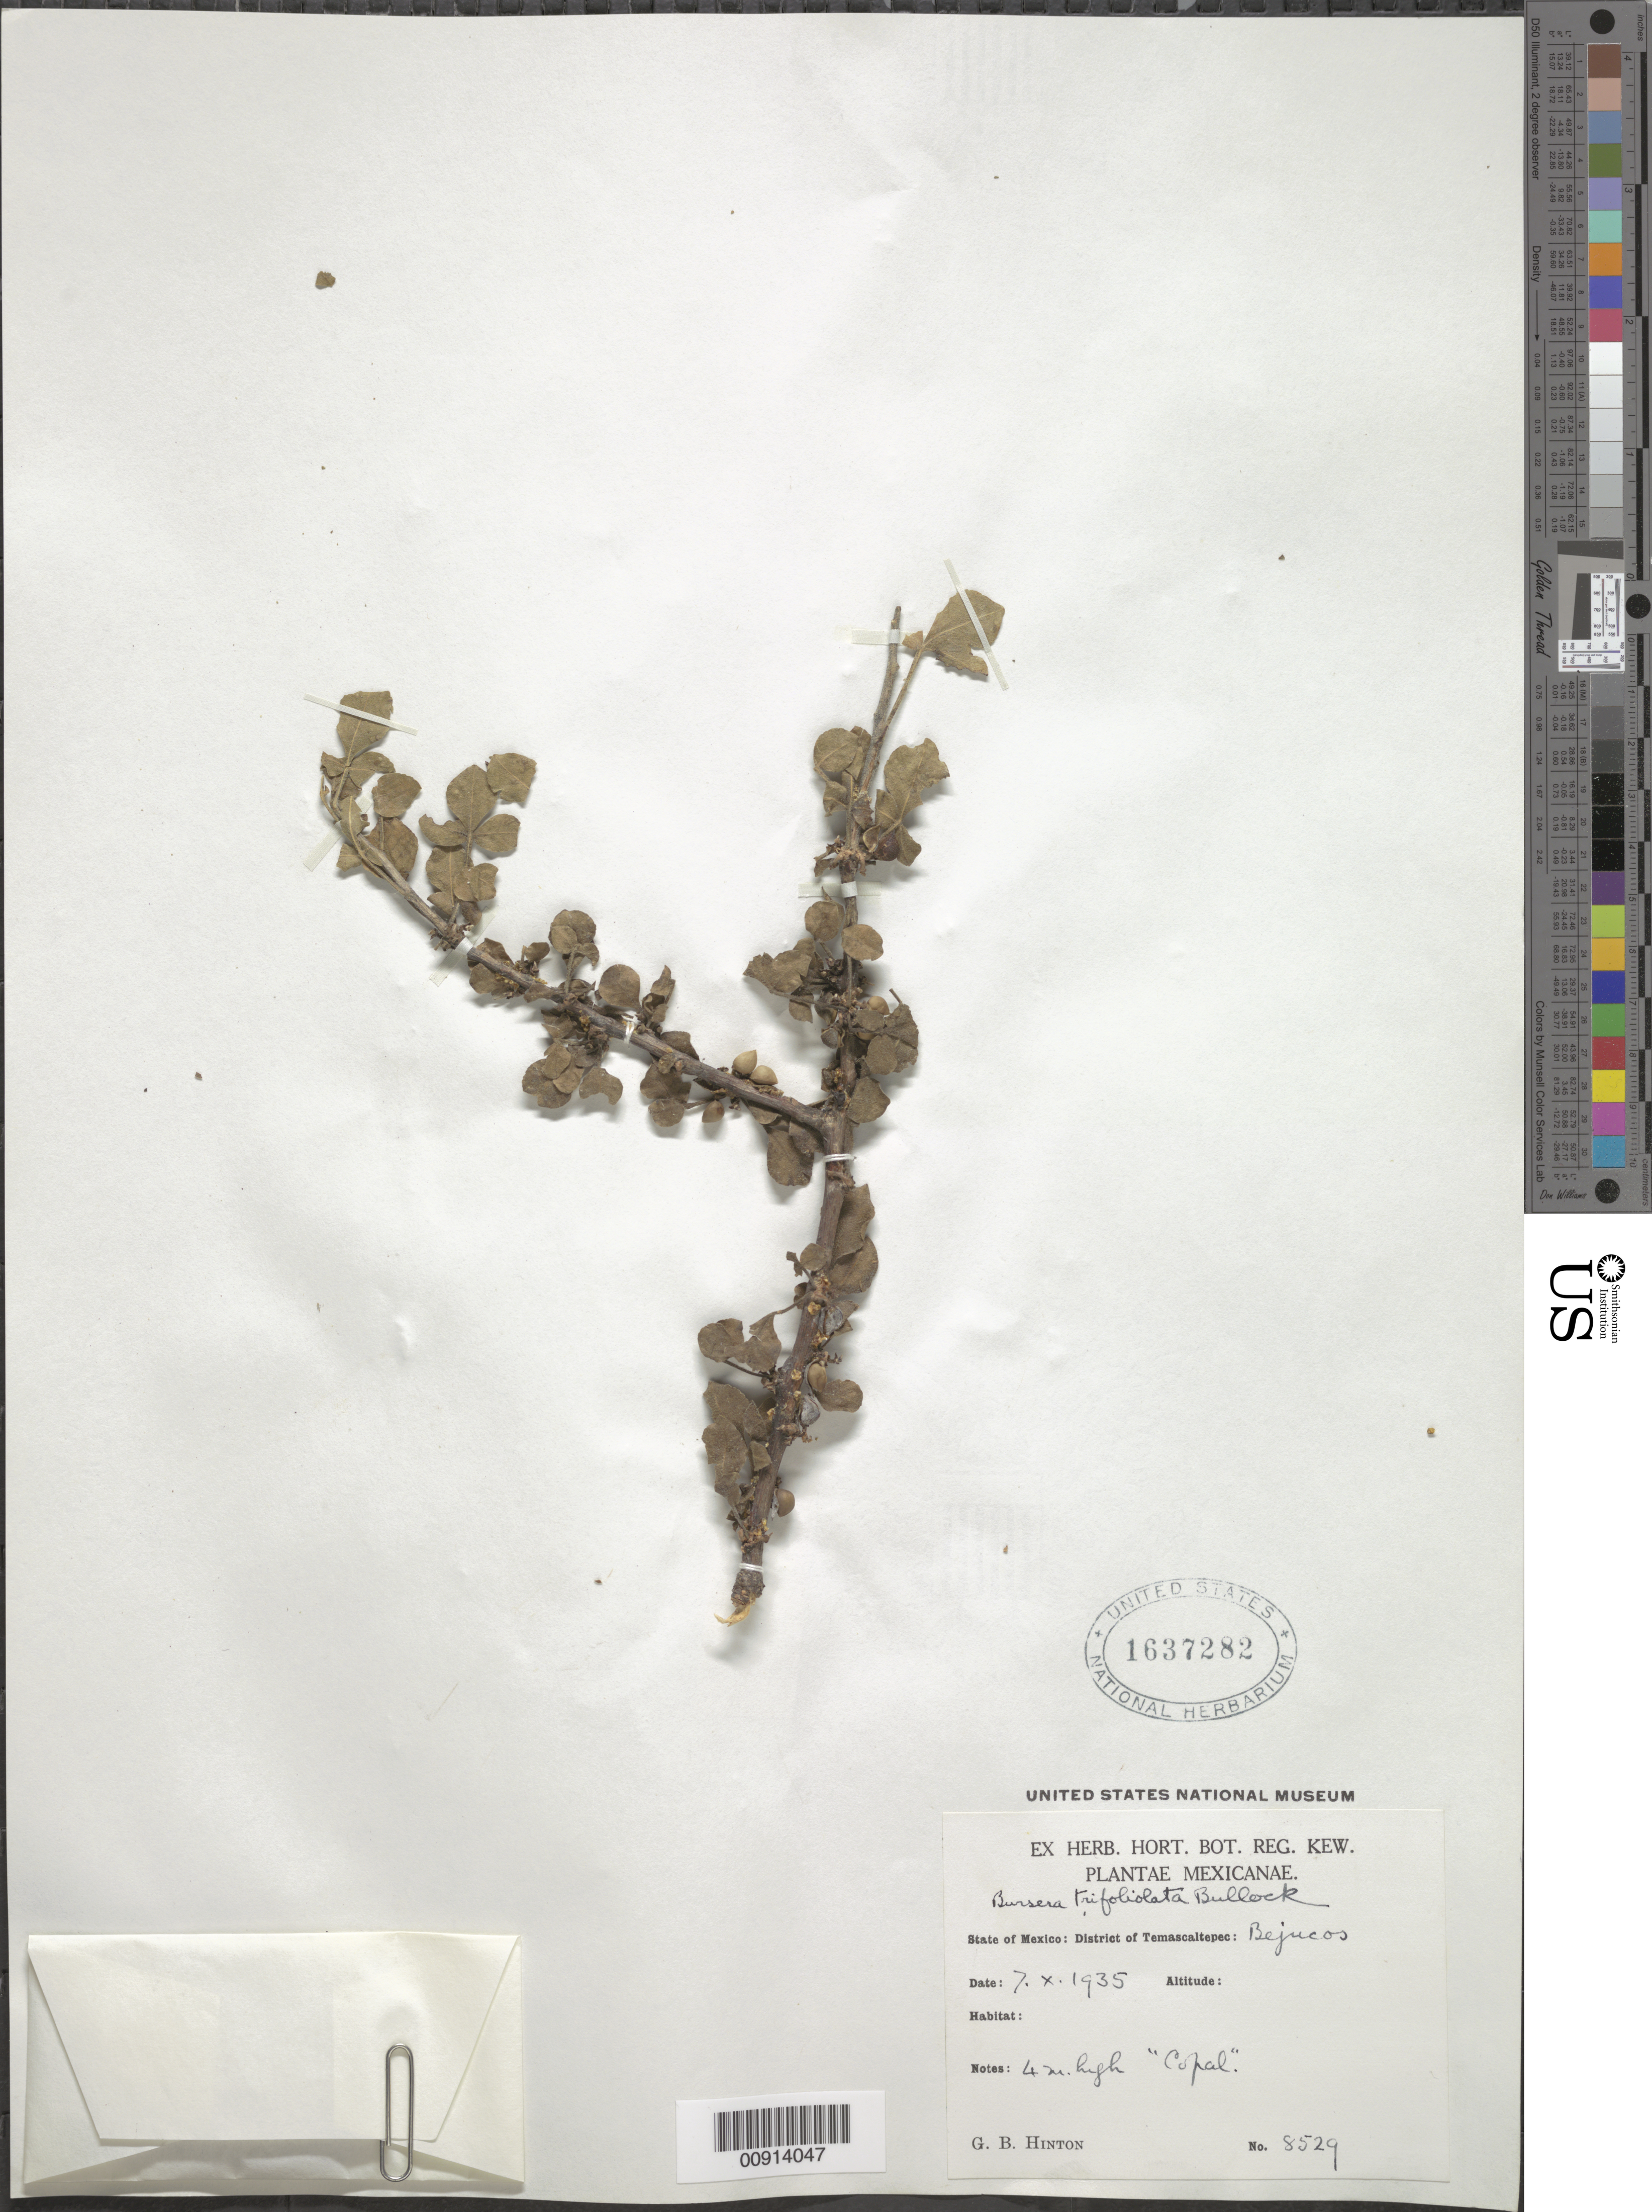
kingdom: Plantae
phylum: Tracheophyta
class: Magnoliopsida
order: Sapindales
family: Burseraceae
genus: Bursera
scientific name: Bursera trifoliolata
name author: Bullock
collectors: G. B. Hinton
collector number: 8529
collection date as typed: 07 Oct 1935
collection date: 1935-10-07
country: Mexico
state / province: México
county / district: Temascaltepec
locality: State of Mexico: District Temascaltepec: Bejucos.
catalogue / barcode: US 1637282